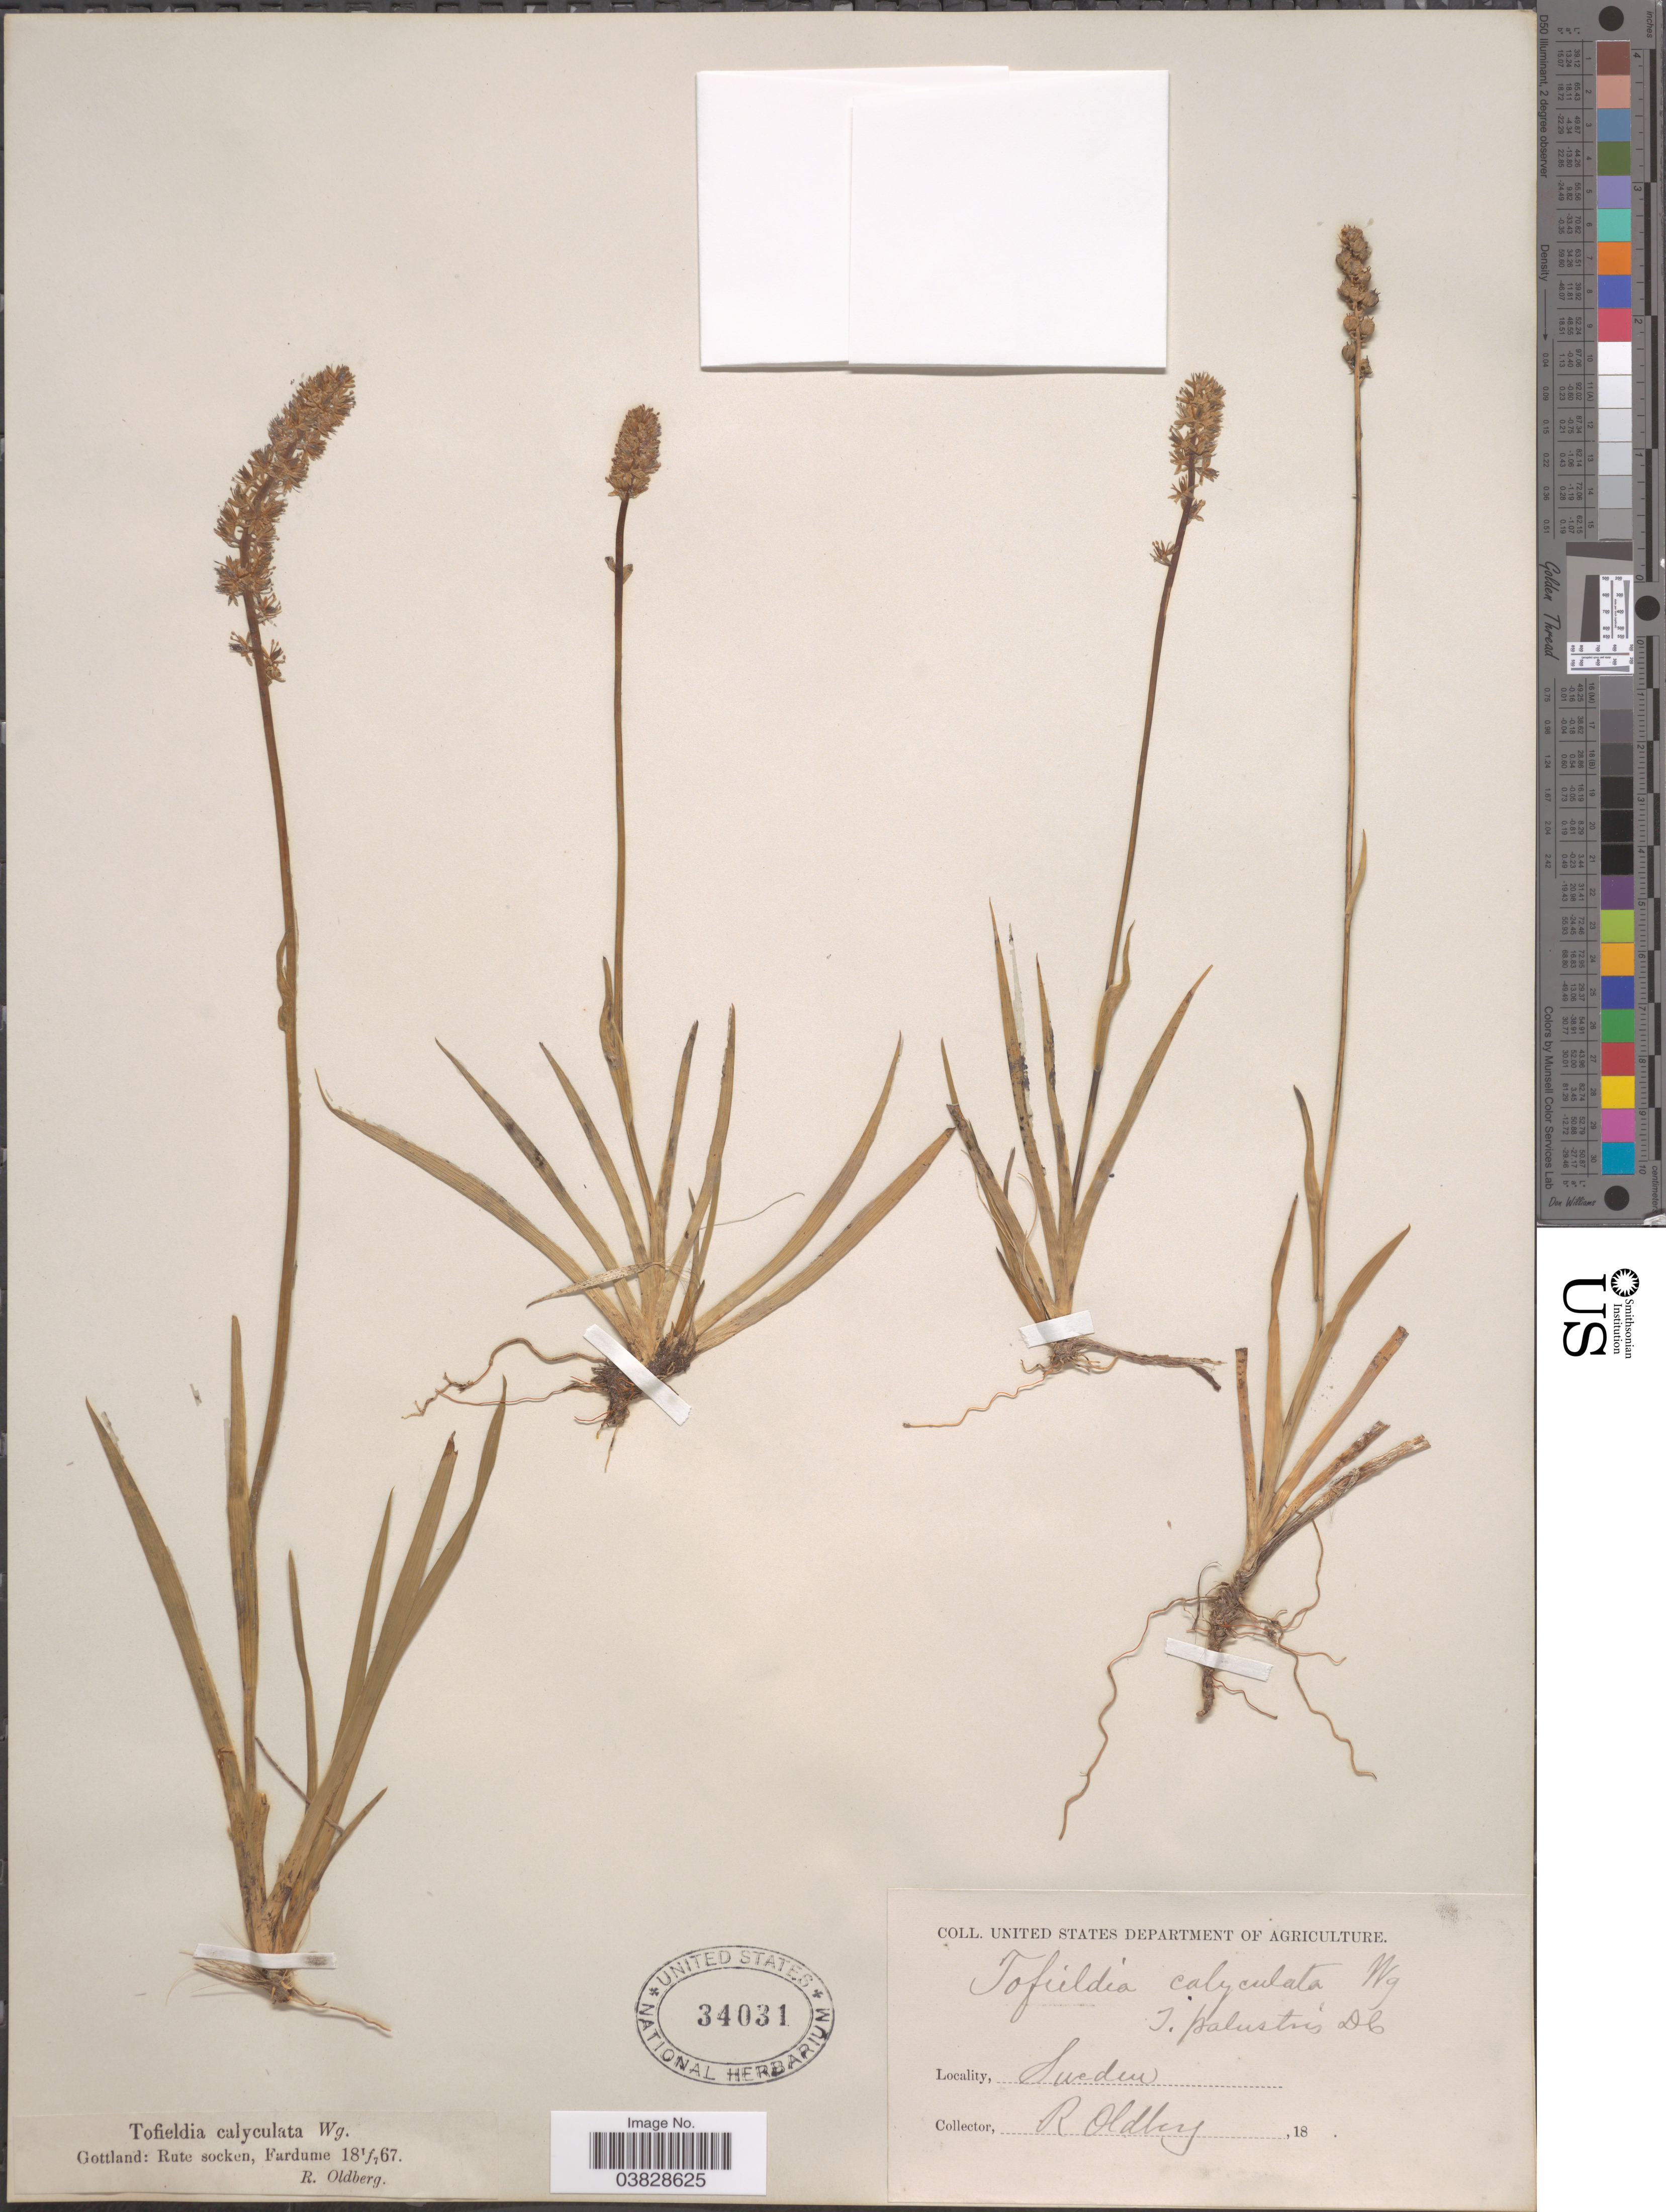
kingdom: Plantae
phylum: Tracheophyta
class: Liliopsida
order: Alismatales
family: Tofieldiaceae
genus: Tofieldia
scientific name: Tofieldia calyculata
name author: (L.) Wahlenb.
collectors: R. Oldberg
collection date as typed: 18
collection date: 1867-07-01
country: Sweden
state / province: Gotland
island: Gotland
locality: Gotlands: rute socken, Fardume.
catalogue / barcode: US 34031